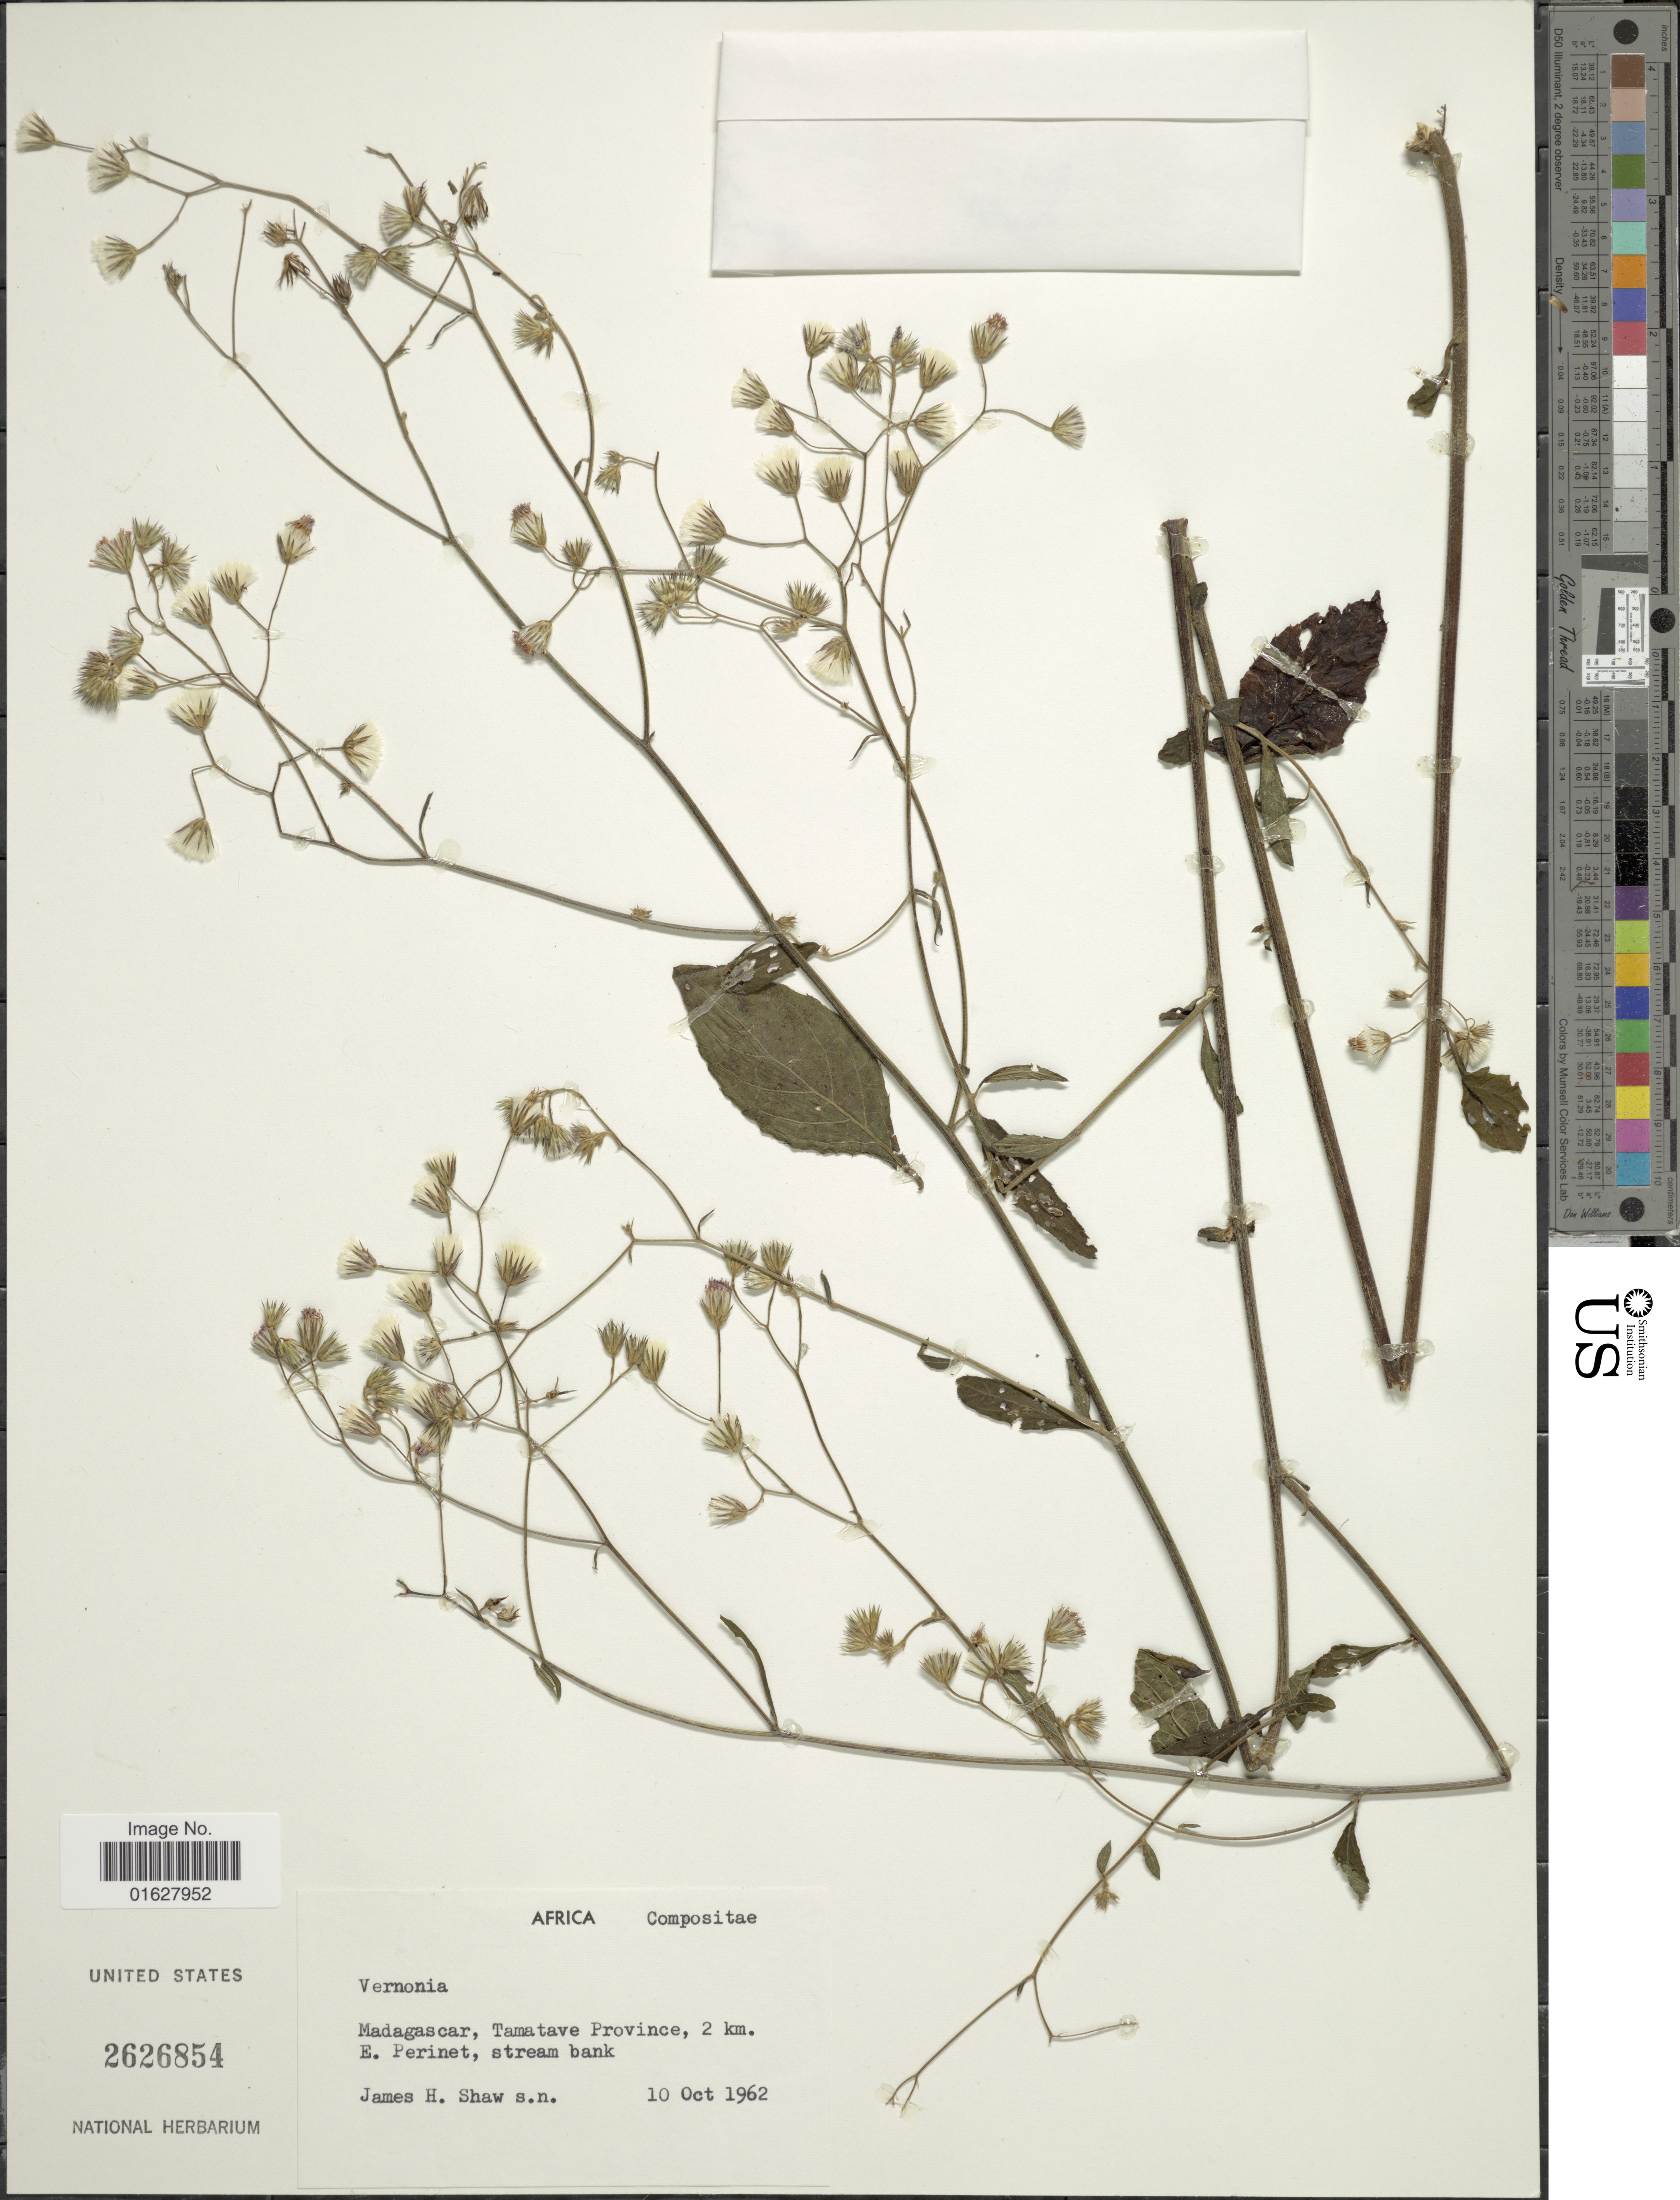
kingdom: Plantae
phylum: Tracheophyta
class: Magnoliopsida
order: Asterales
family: Asteraceae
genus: Vernonia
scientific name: Vernonia sp.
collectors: J. H. Shaw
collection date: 1962-10-10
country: Madagascar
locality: Africa. Madagascar, Tamatave Province, 2 km. E. Perinet, stream bank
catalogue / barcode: US 2626854